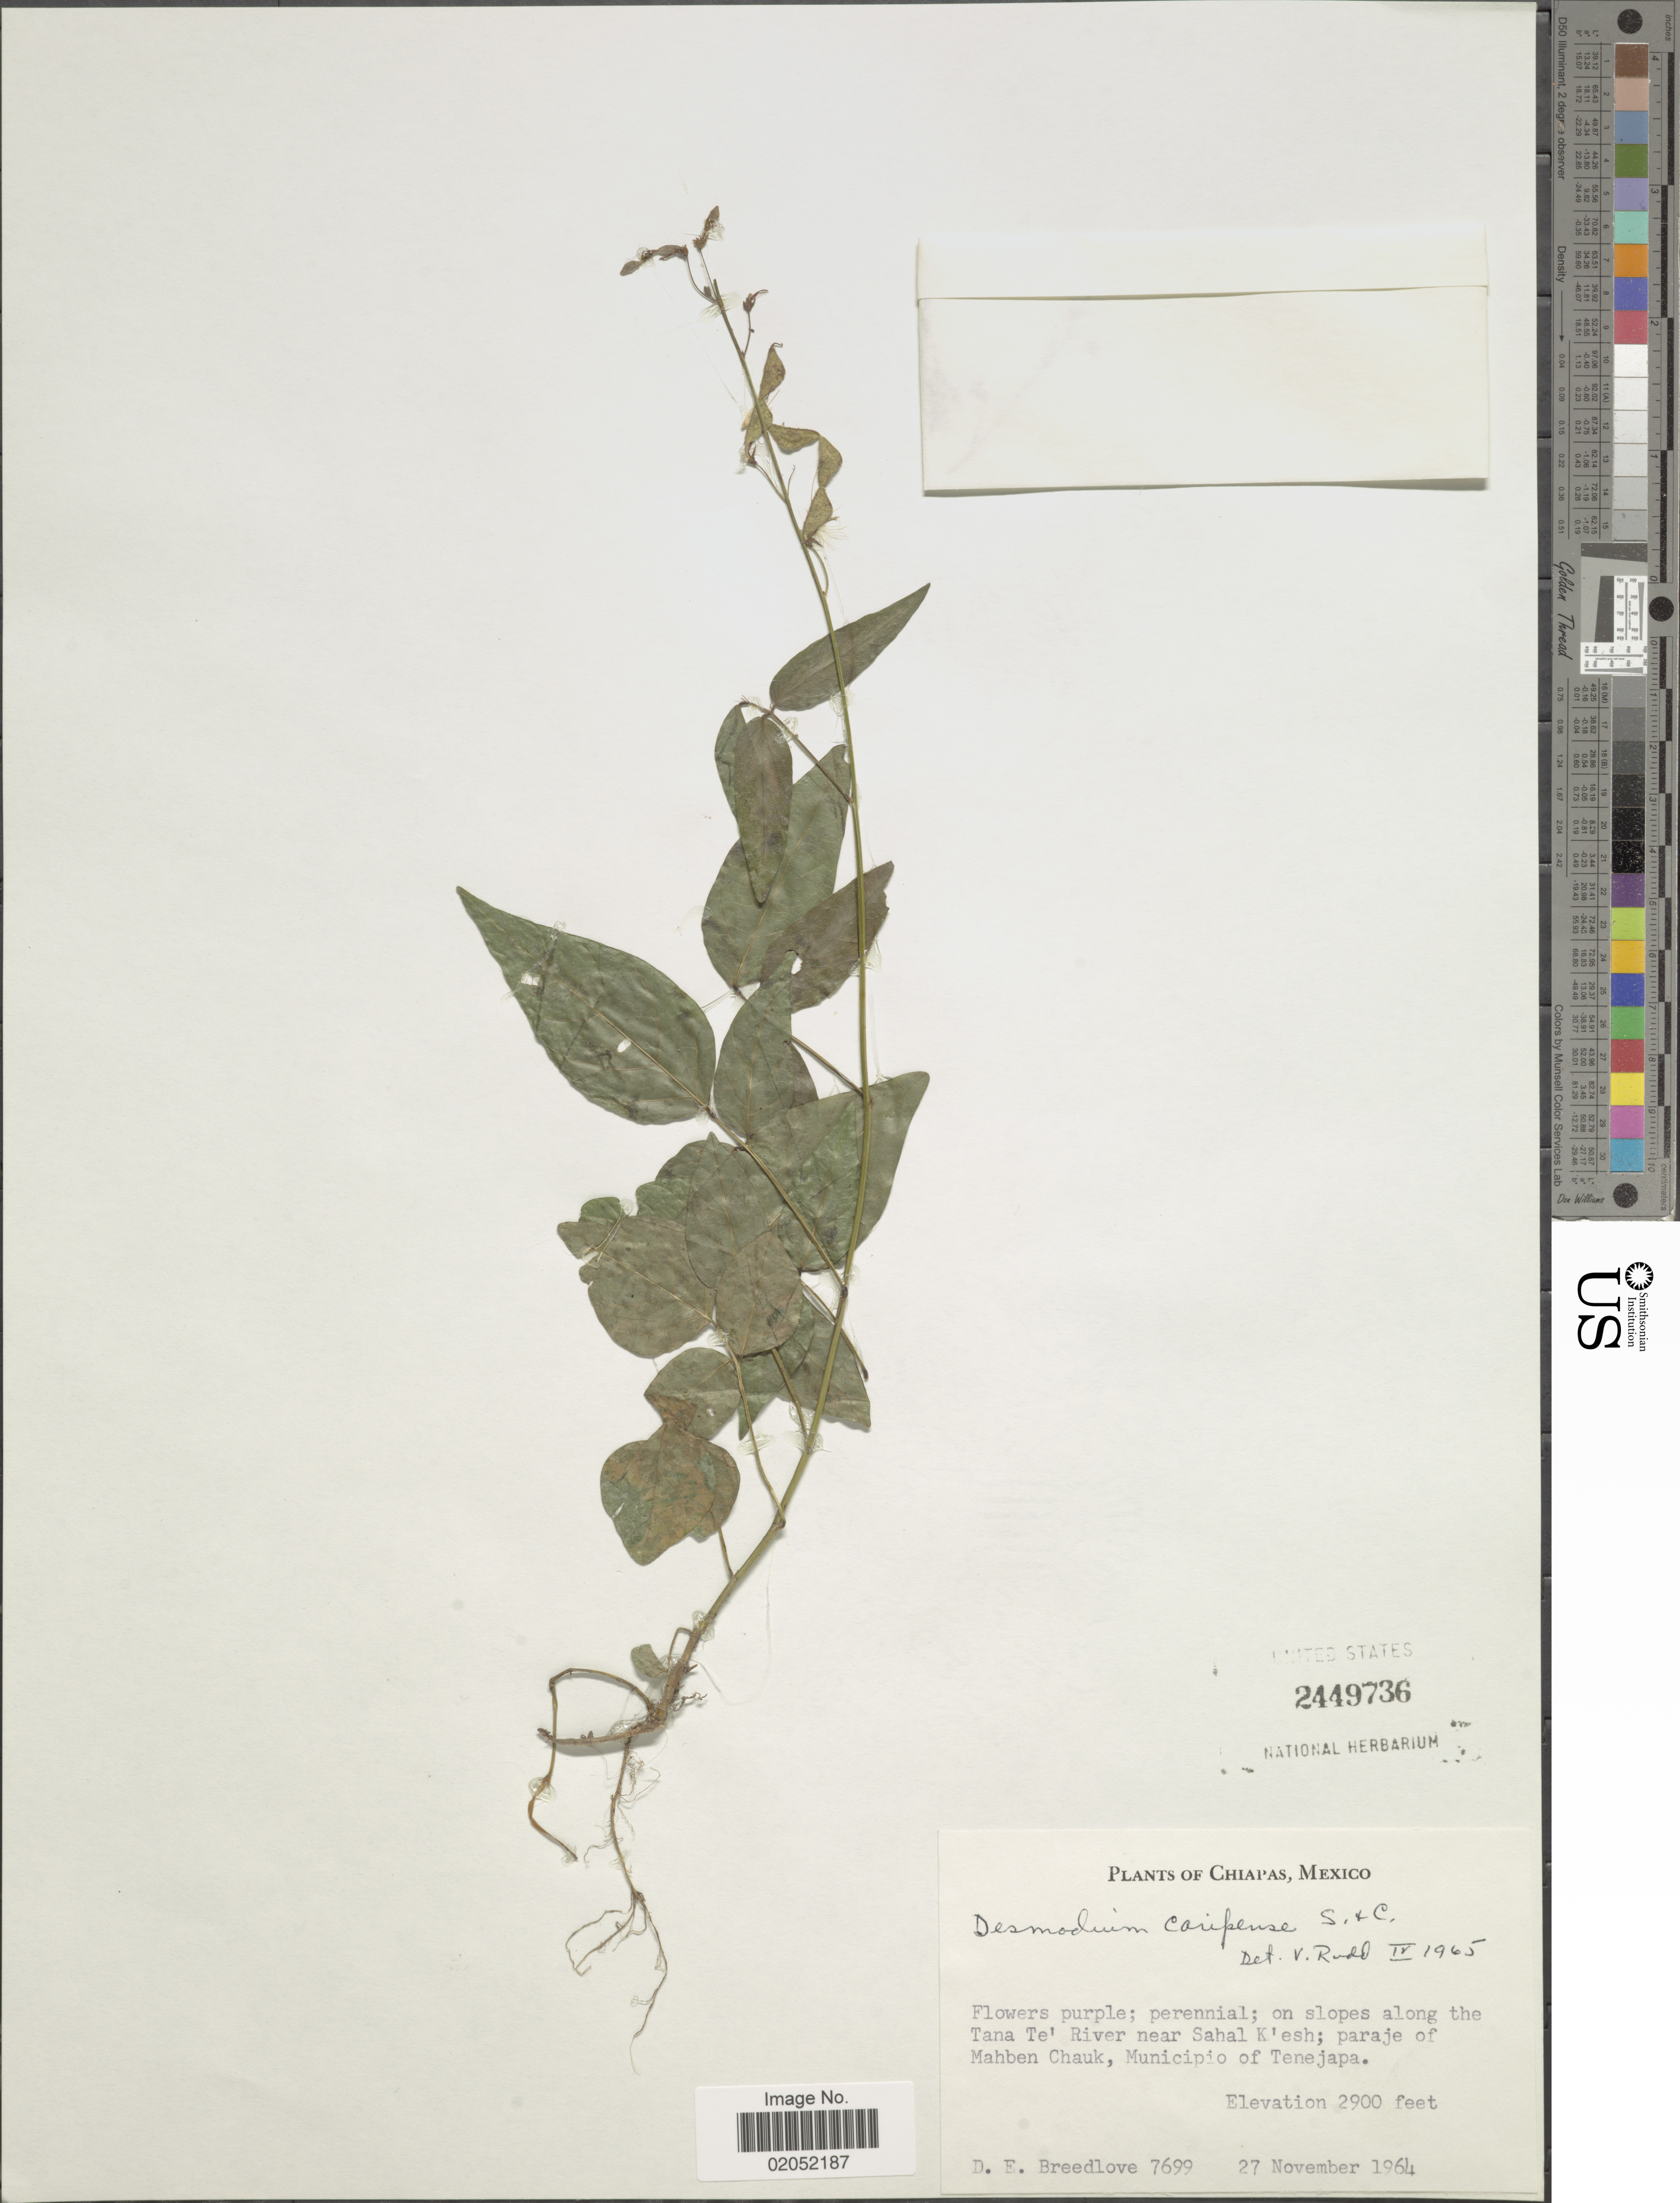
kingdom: Plantae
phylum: Tracheophyta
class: Magnoliopsida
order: Fabales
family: Fabaceae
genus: Desmodium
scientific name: Desmodium caripense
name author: (Kunth) G. Don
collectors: D. E. Breedlove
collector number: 7699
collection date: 1964-11-27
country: Mexico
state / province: Chiapas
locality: Chiapas, Mexico. on slopes along the Tana Te'River near Sahal K 'esh; paraje of Mahben Chauk. Municipio of Tenejapa.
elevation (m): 884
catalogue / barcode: US 2449736